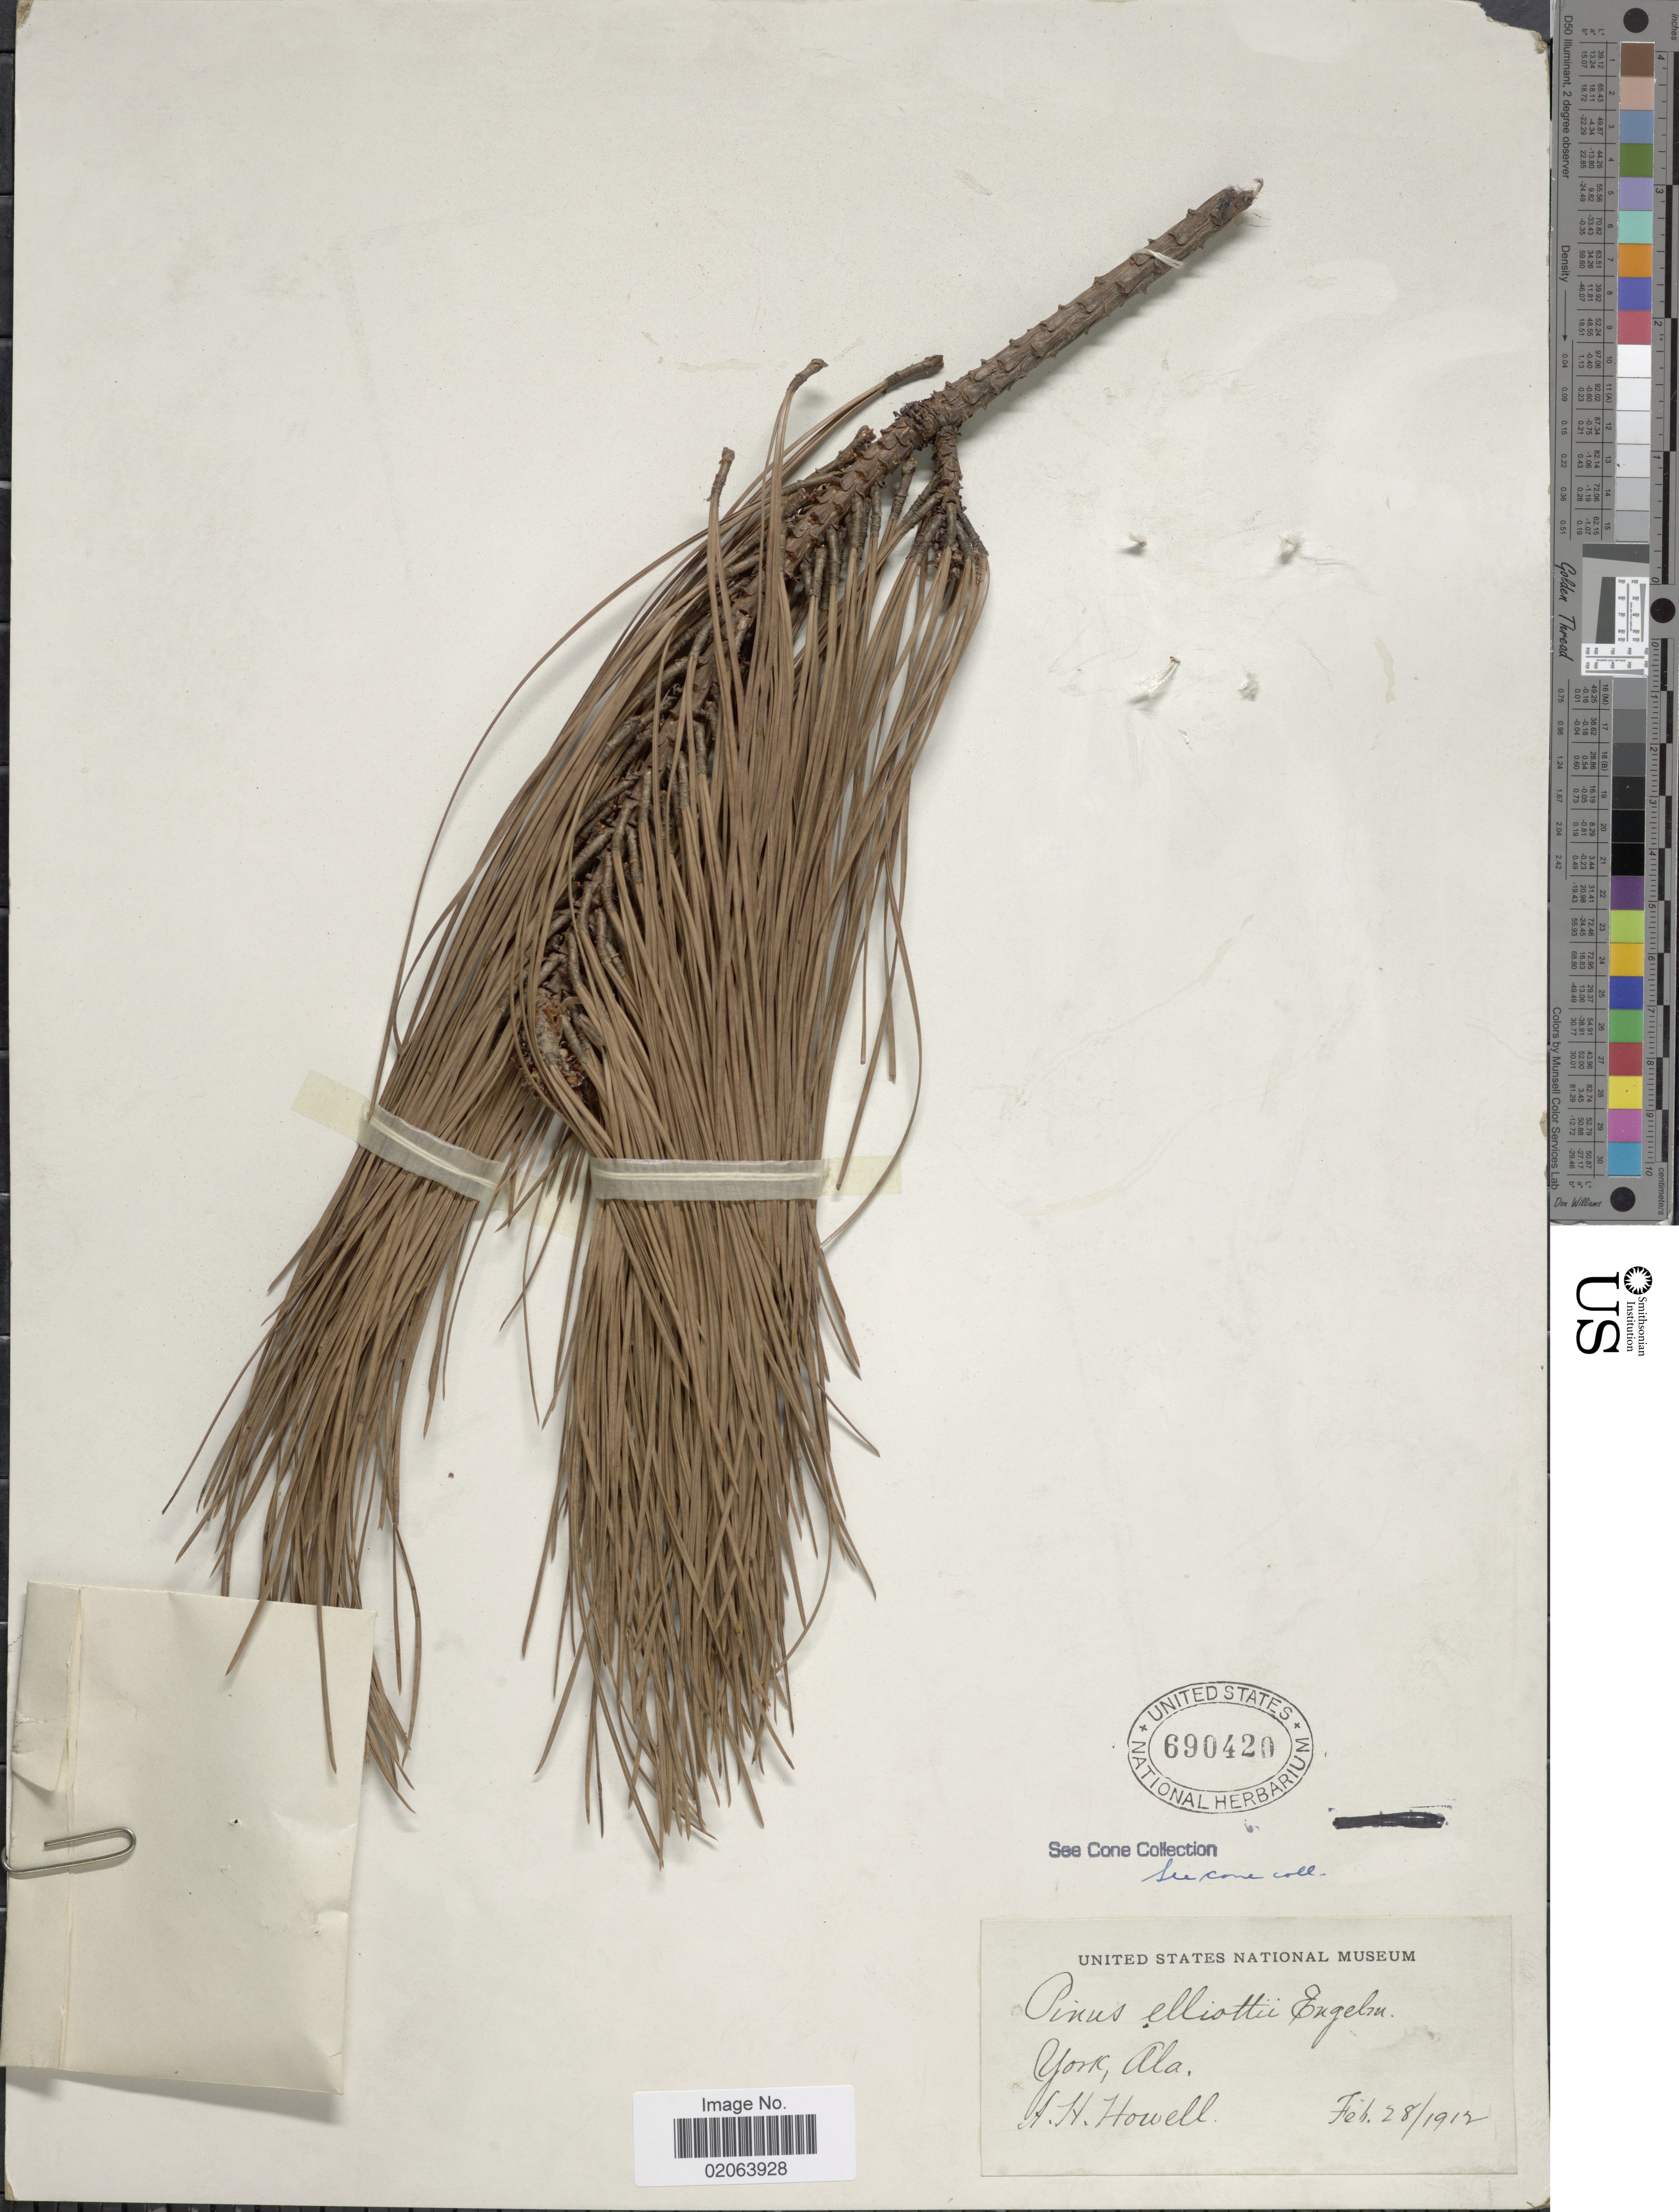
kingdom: Plantae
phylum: Tracheophyta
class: Pinopsida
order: Pinales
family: Pinaceae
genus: Pinus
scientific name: Pinus elliottii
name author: Engelm.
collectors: A. Howell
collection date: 1912-02-28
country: United States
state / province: Alabama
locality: York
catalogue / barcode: US 690420